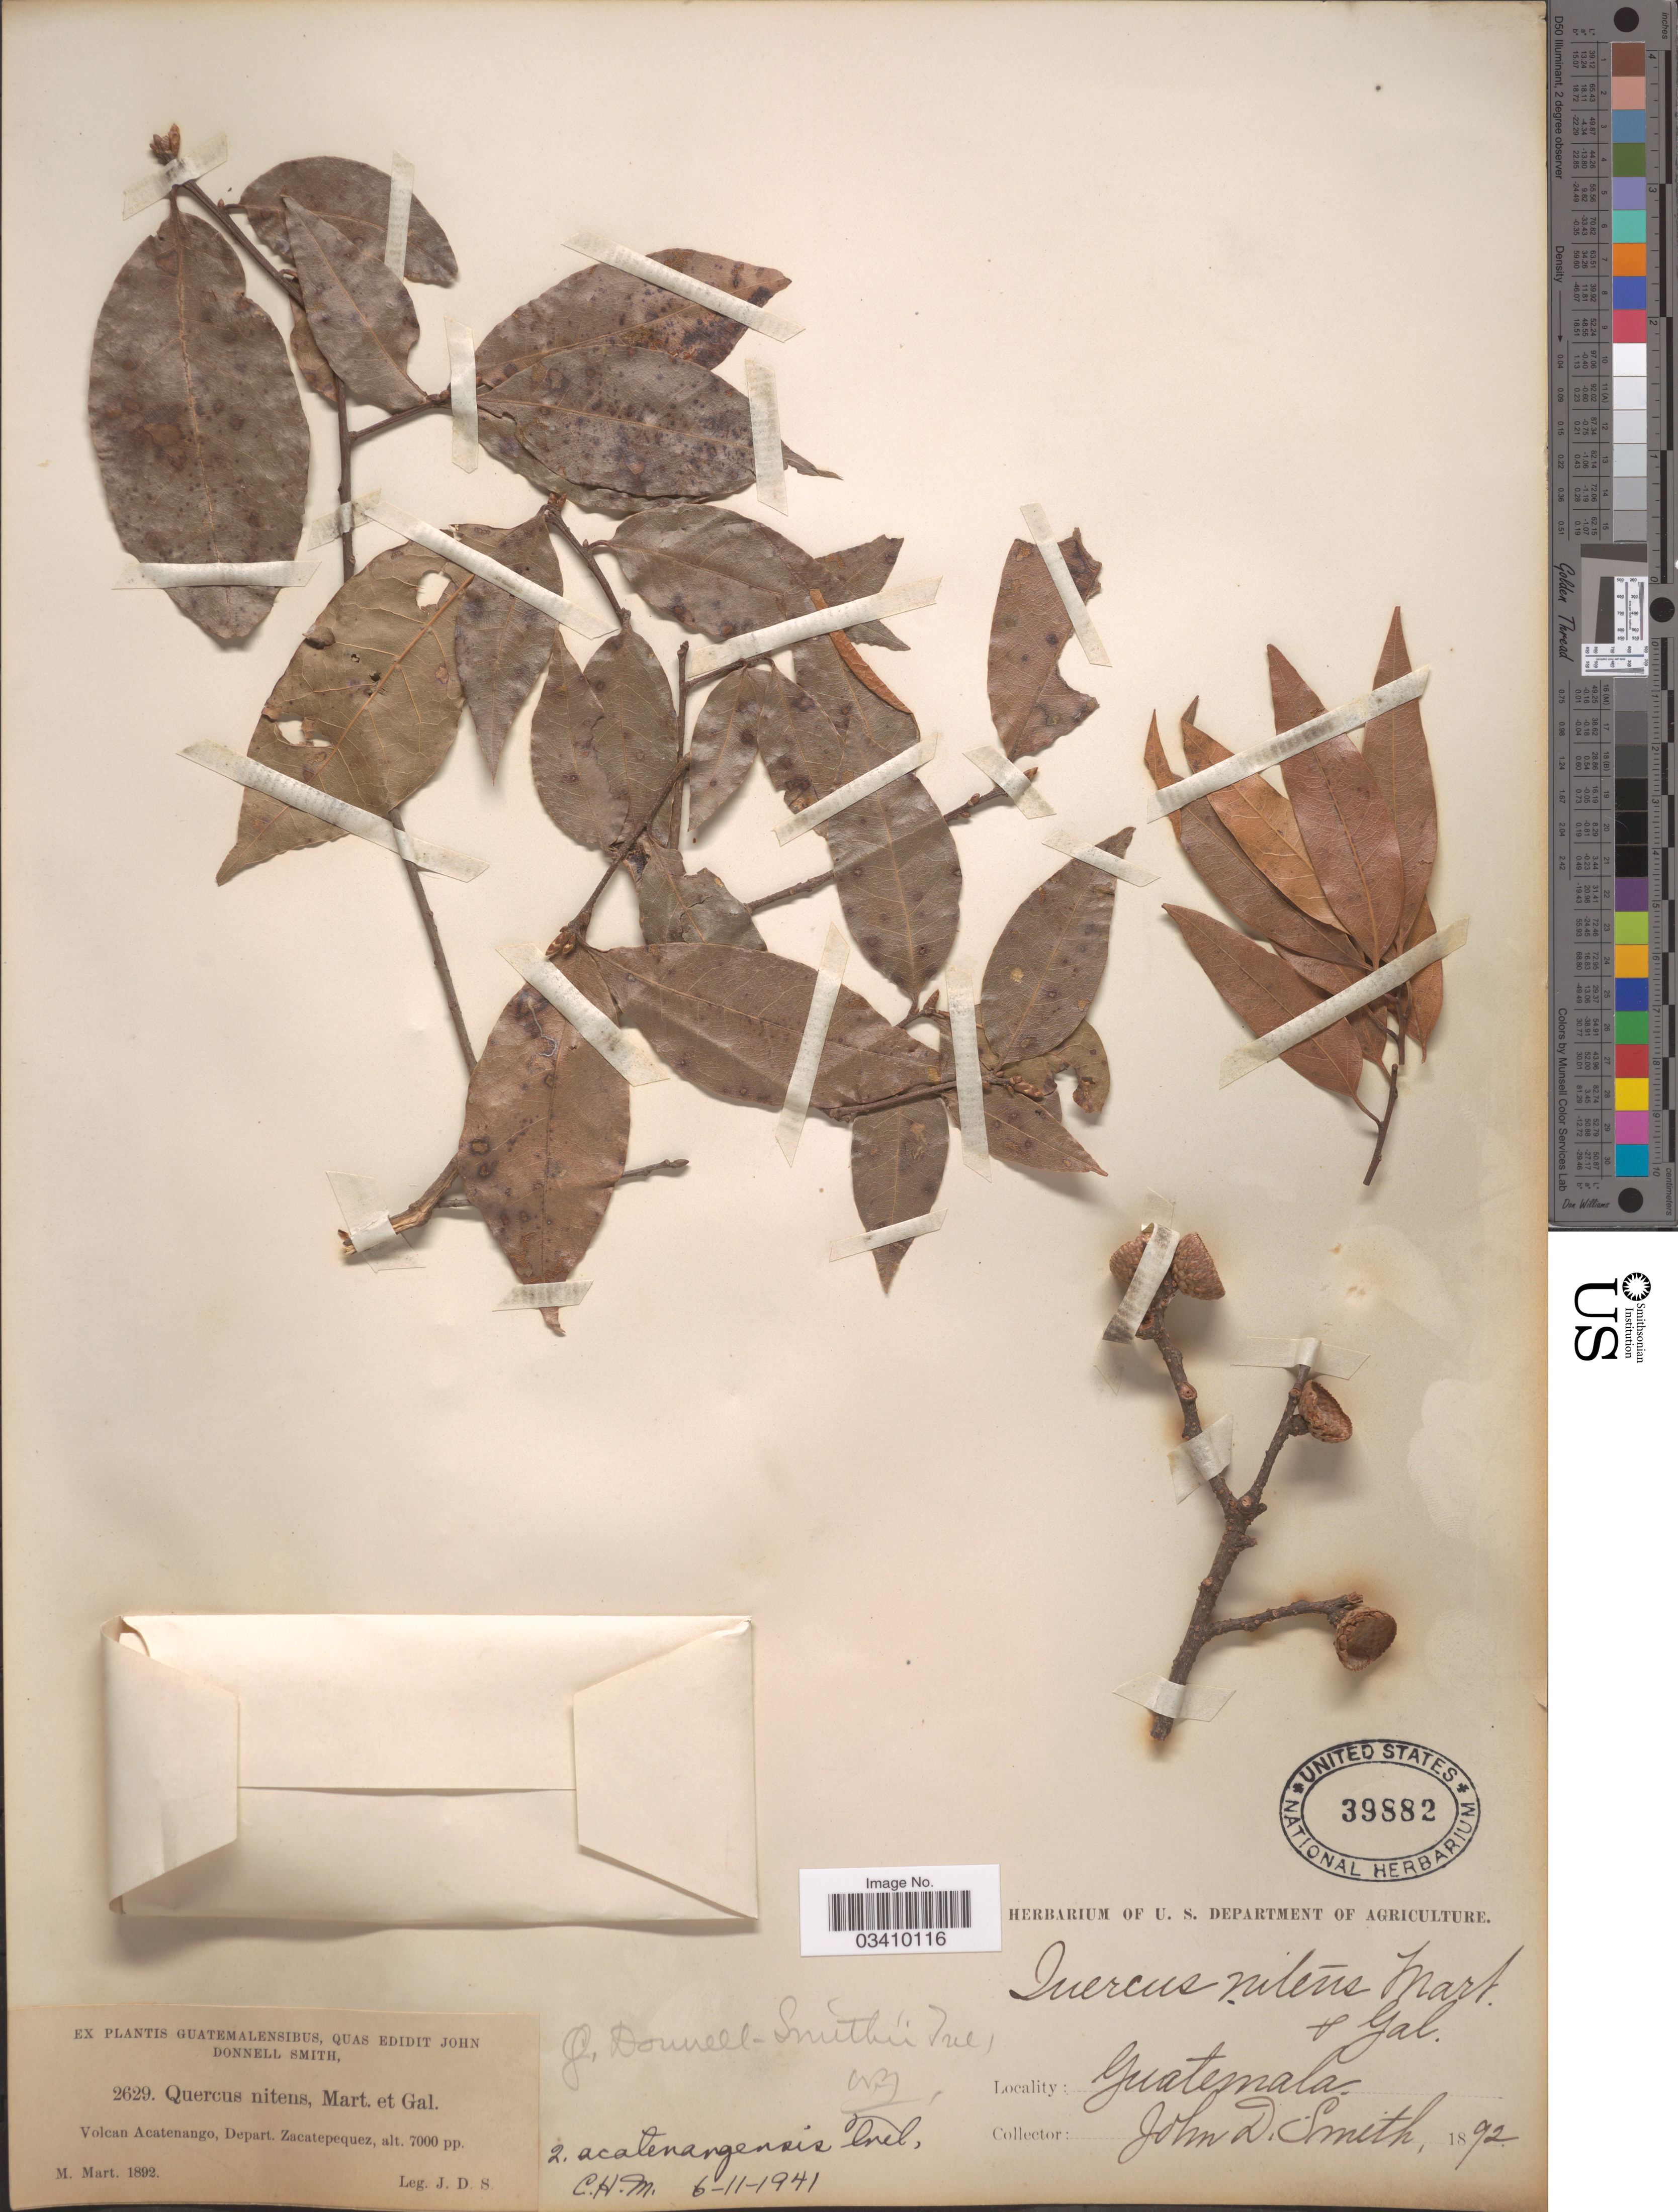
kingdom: Plantae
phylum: Tracheophyta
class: Magnoliopsida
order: Fagales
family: Fagaceae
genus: Quercus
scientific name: Quercus acatenangensis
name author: Trel.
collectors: J. Donnell Smith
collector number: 2629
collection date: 1892-03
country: Guatemala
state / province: Sacatepéquez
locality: Volcan Acatenango, Depart. Zacatepequez.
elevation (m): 2134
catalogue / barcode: US 39882